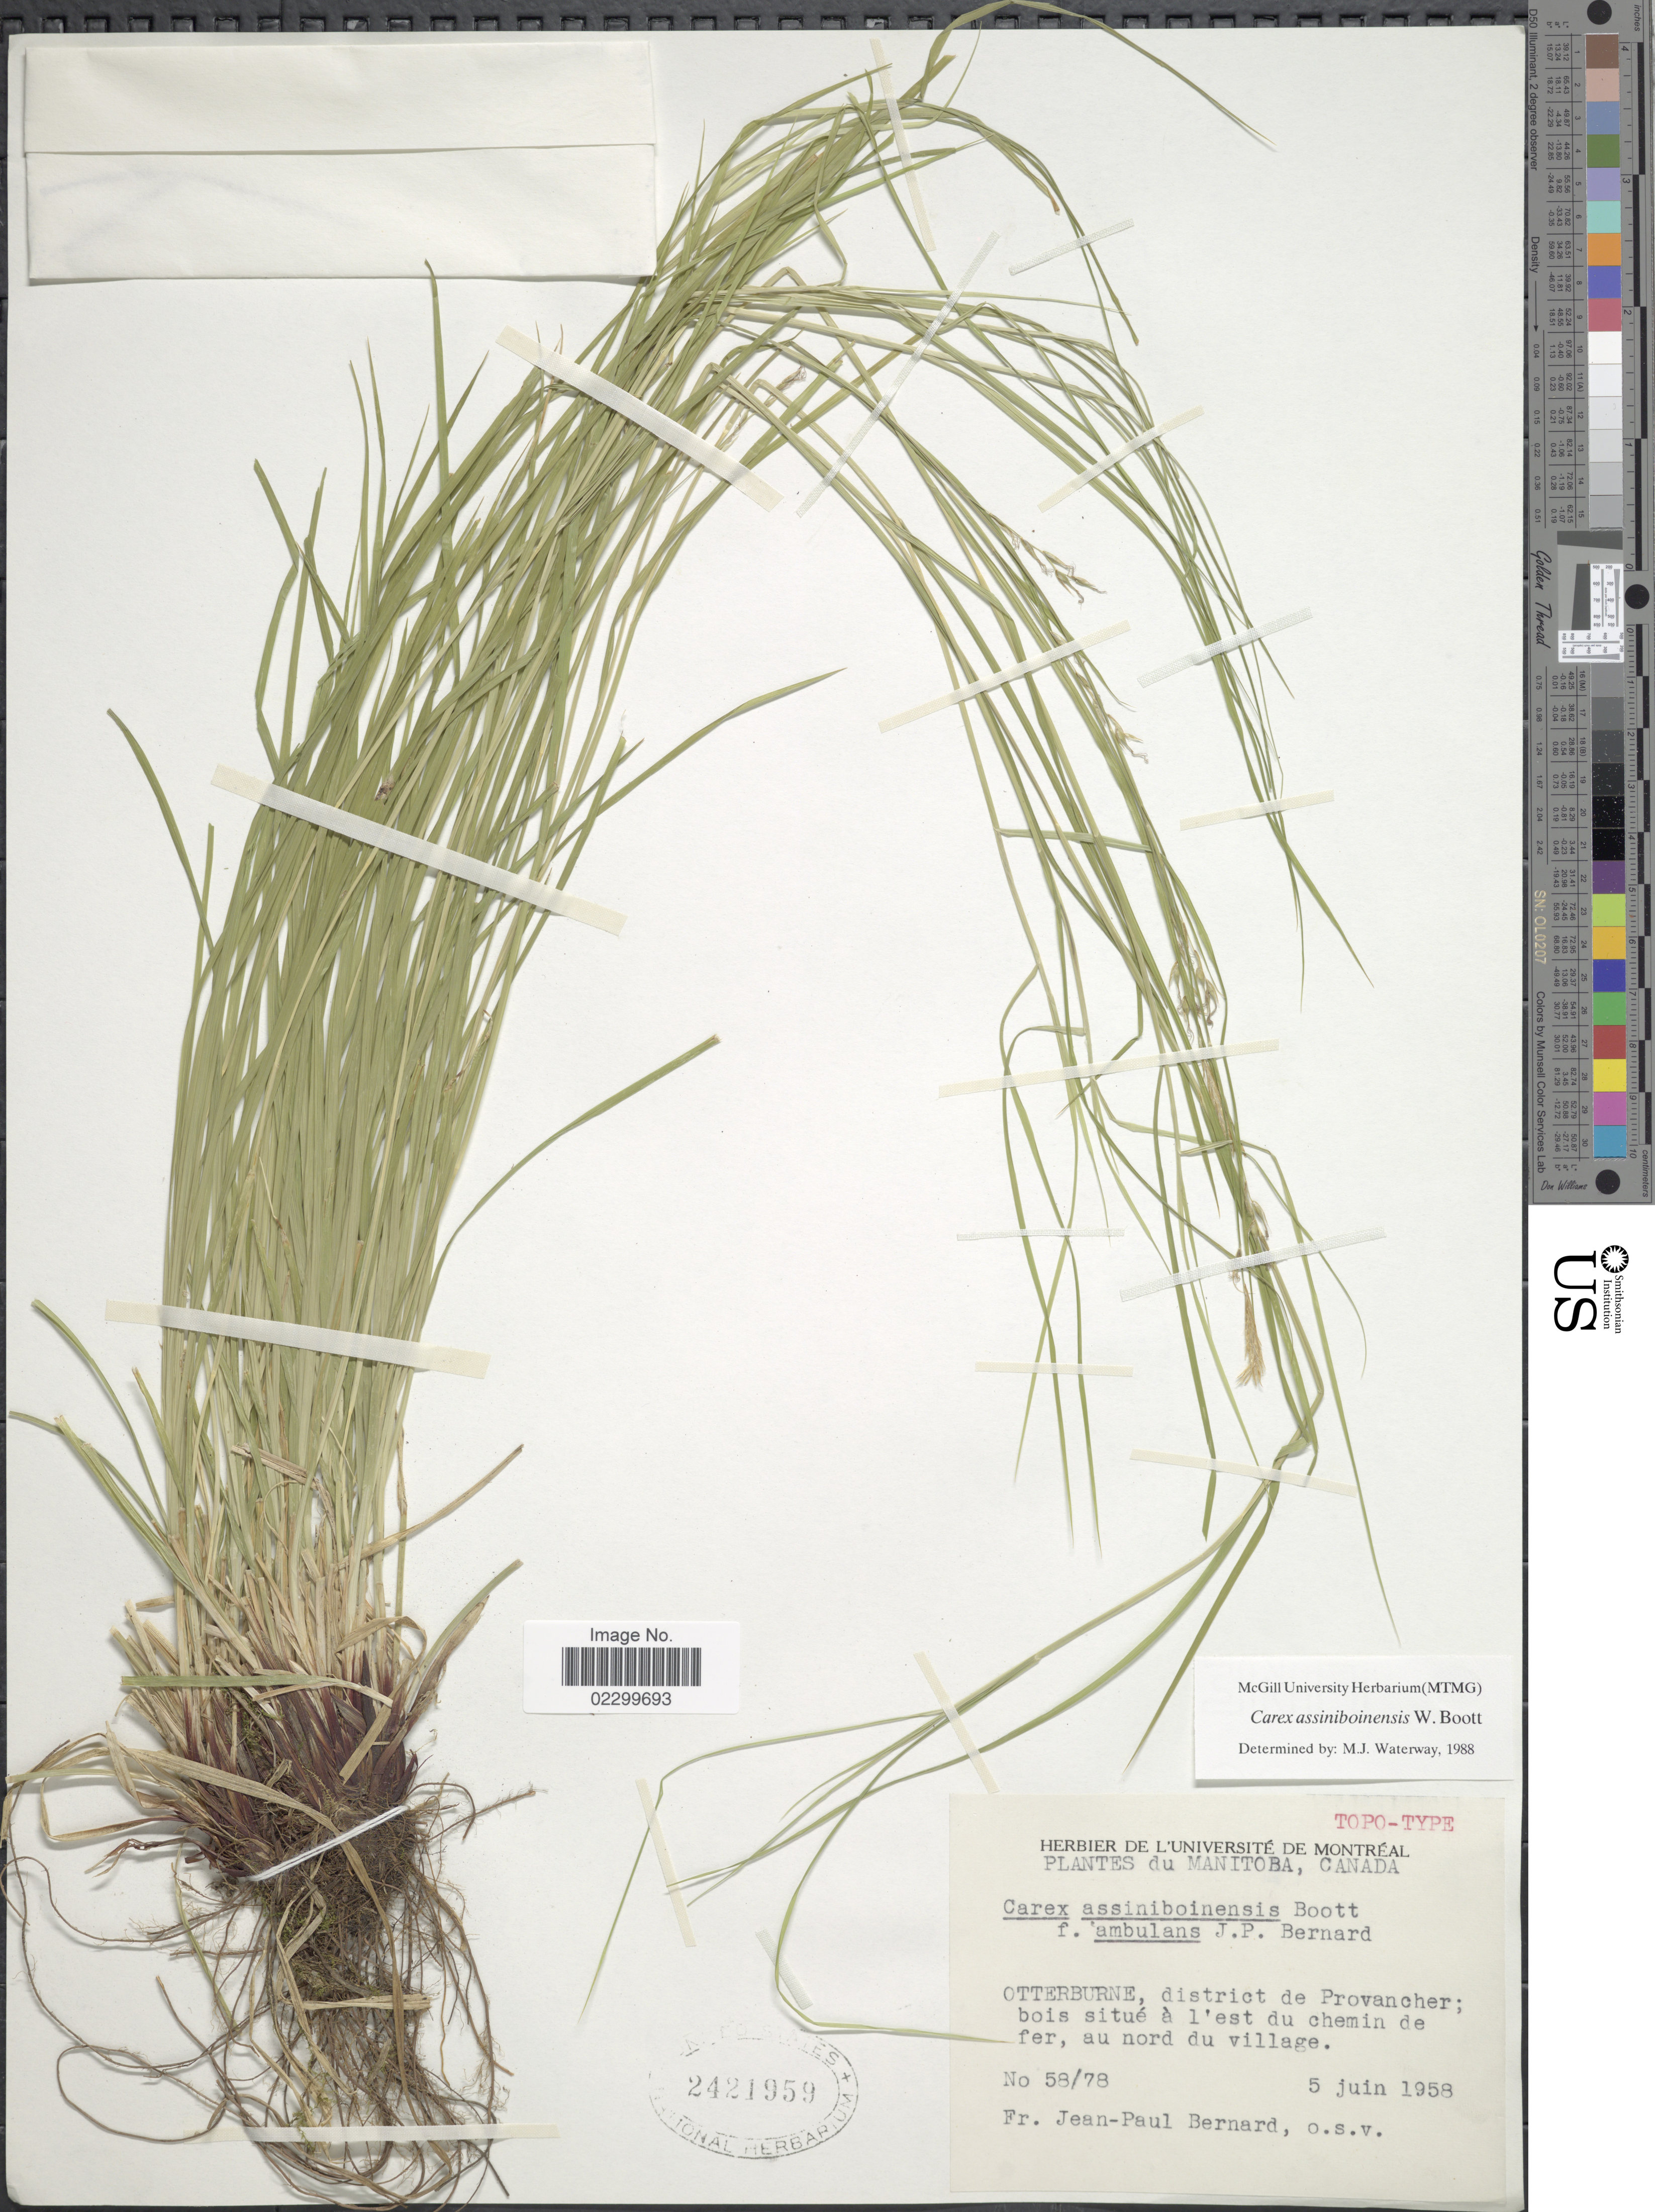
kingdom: Plantae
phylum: Tracheophyta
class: Liliopsida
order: Poales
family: Cyperaceae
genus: Carex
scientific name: Carex assiniboinensis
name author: W. Boott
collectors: J.-P. Bernard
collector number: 58/78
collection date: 1958-06-05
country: Canada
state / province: Manitoba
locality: Otterburne, district de Provancher; bois situe a l'est du chemin de fer, au nord du village.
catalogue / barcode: US 2421959